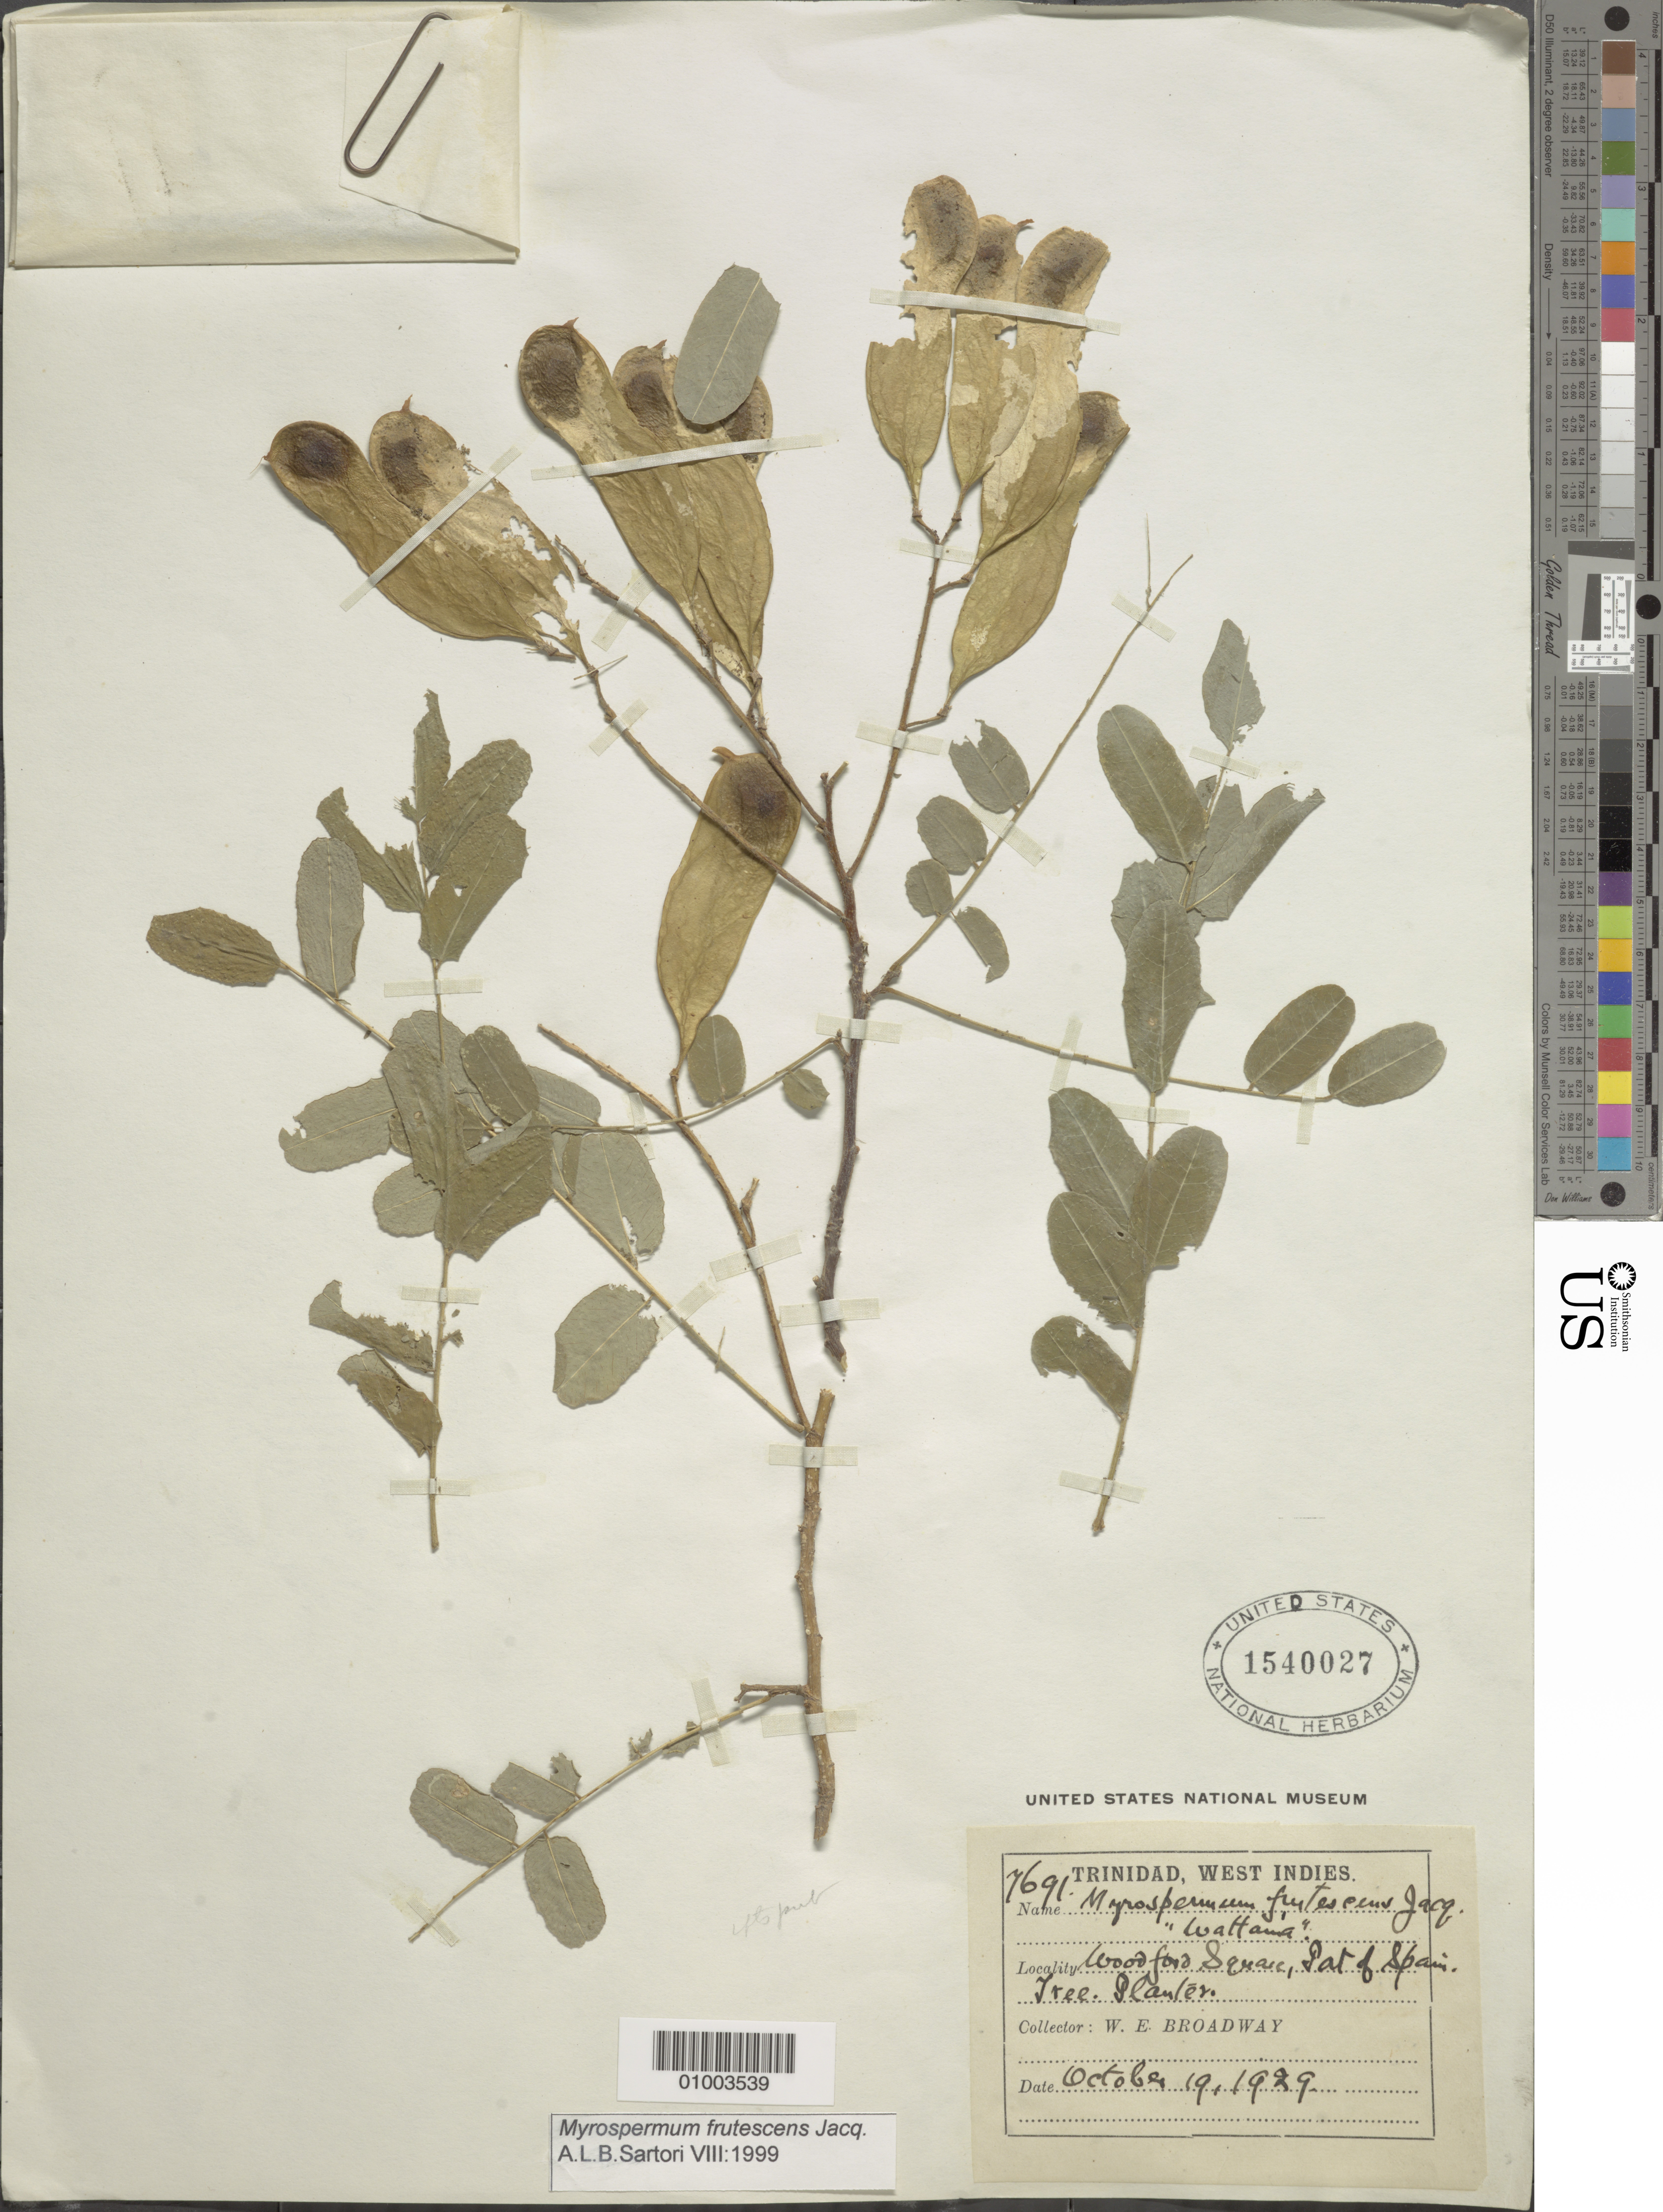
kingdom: Plantae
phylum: Tracheophyta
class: Magnoliopsida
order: Fabales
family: Fabaceae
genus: Myrospermum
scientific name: Myrospermum frutescens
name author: Jacq.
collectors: W. E. Broadway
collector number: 7691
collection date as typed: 19 Oct 1929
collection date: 1929-10-19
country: Trinidad and Tobago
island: Trinidad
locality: Woodford Square, Pat of Spain. Tree. Planter.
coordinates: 0 N, 0 E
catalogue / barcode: US 1540027